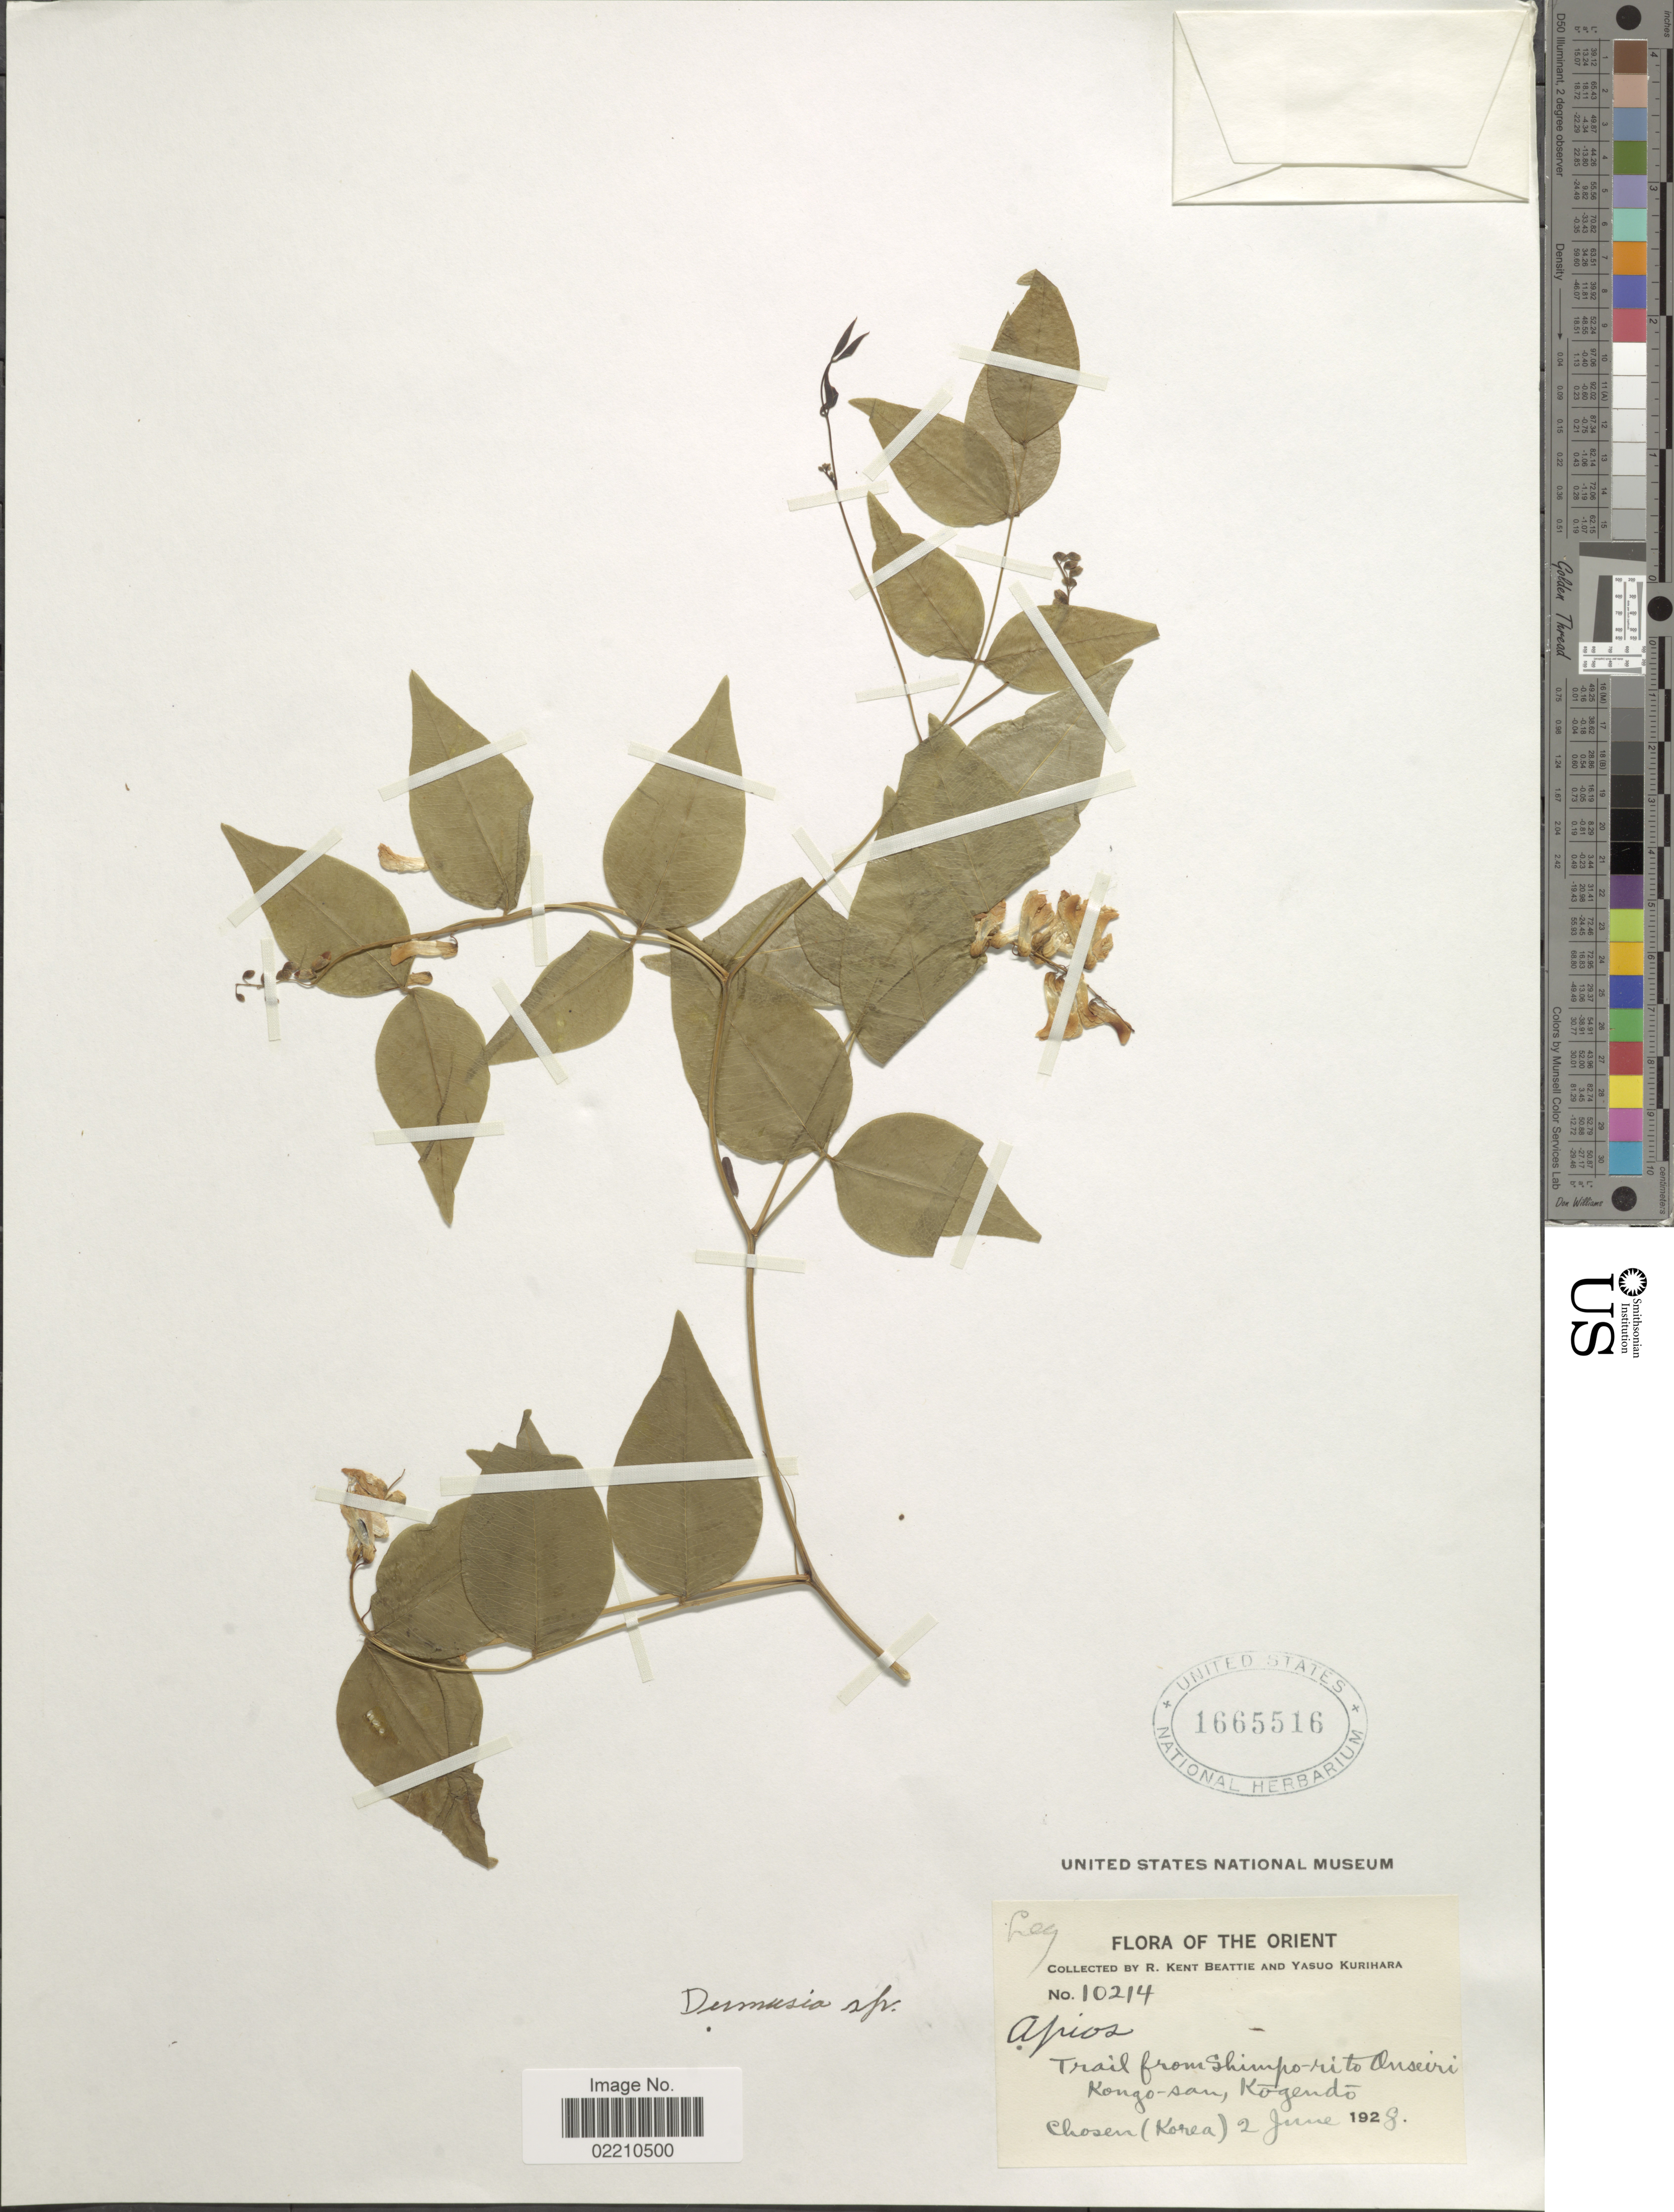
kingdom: Plantae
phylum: Tracheophyta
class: Magnoliopsida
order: Fabales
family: Fabaceae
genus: Vicia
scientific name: Vicia sp.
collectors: R. K. Beattie & Y. Kurihara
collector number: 10214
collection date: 1928-06-02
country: South Korea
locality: The Orient, Trail from Shimpo-ri to Onsuri, Kongo-san, Kogendo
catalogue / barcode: US 1665516